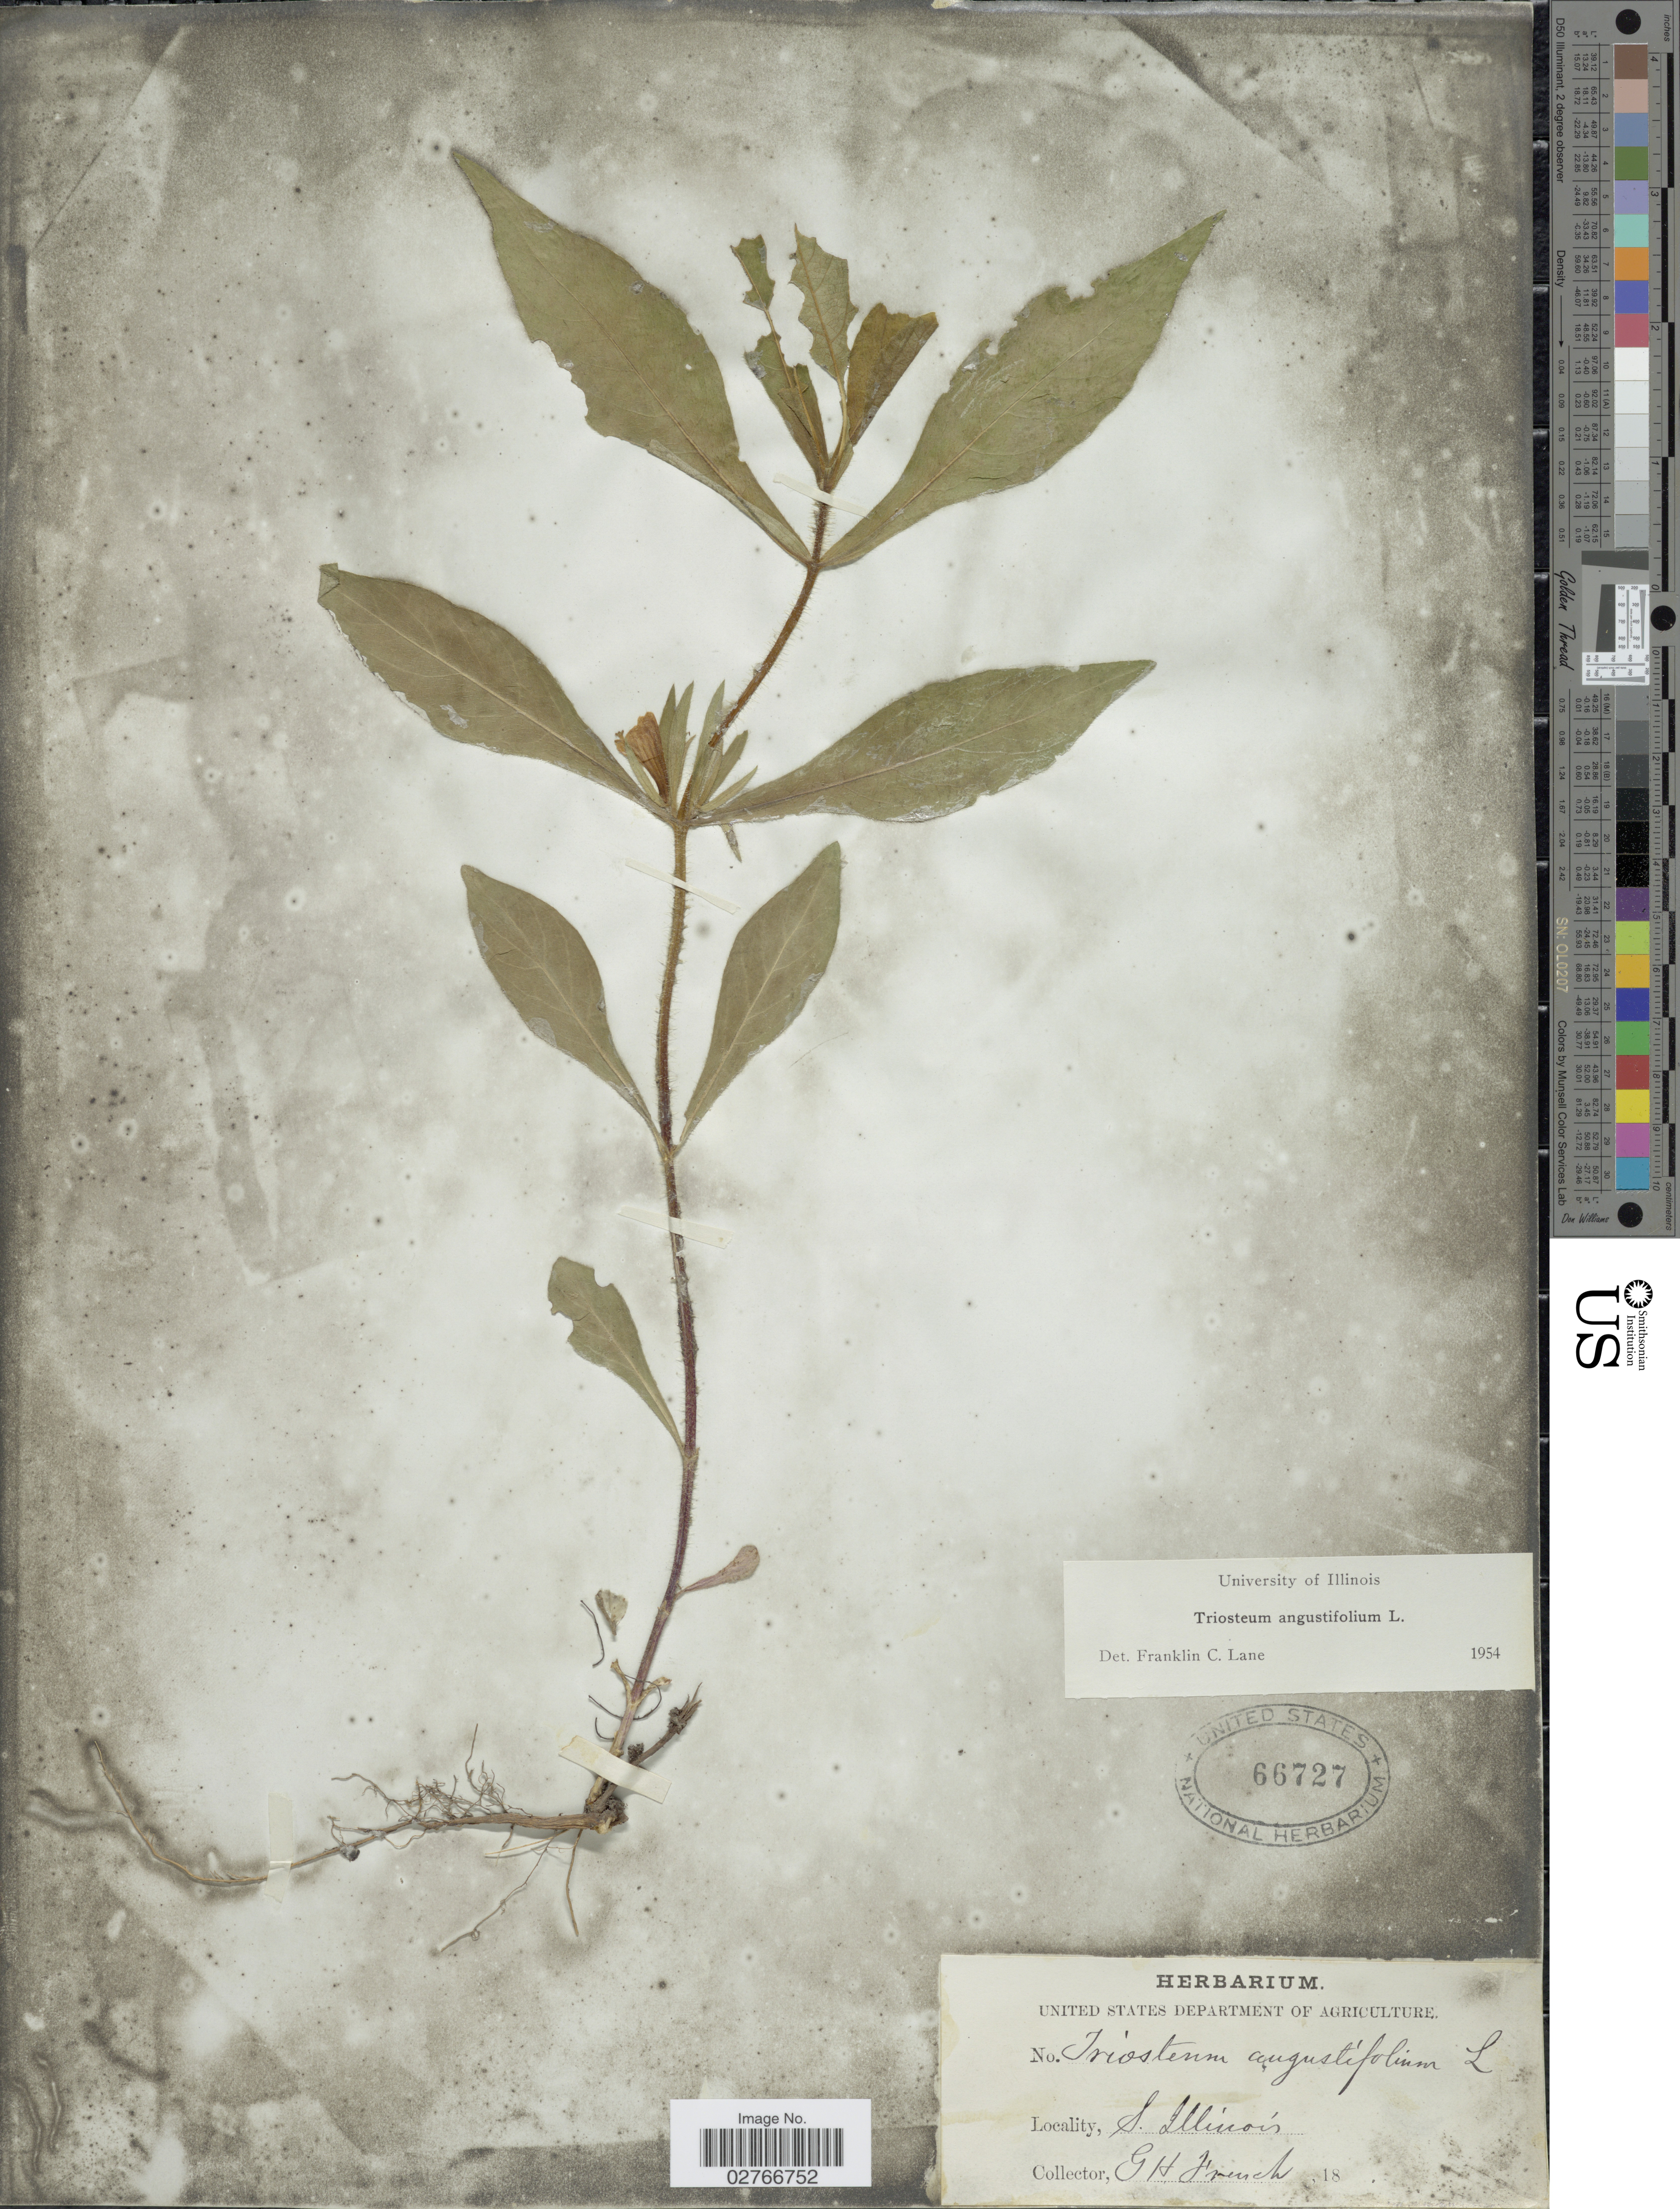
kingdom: Plantae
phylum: Tracheophyta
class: Magnoliopsida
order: Dipsacales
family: Caprifoliaceae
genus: Triosteum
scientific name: Triosteum angustifolium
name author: L.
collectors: G. H. French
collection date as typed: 18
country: United States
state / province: Illinois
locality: S. Illinois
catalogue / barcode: US 66727